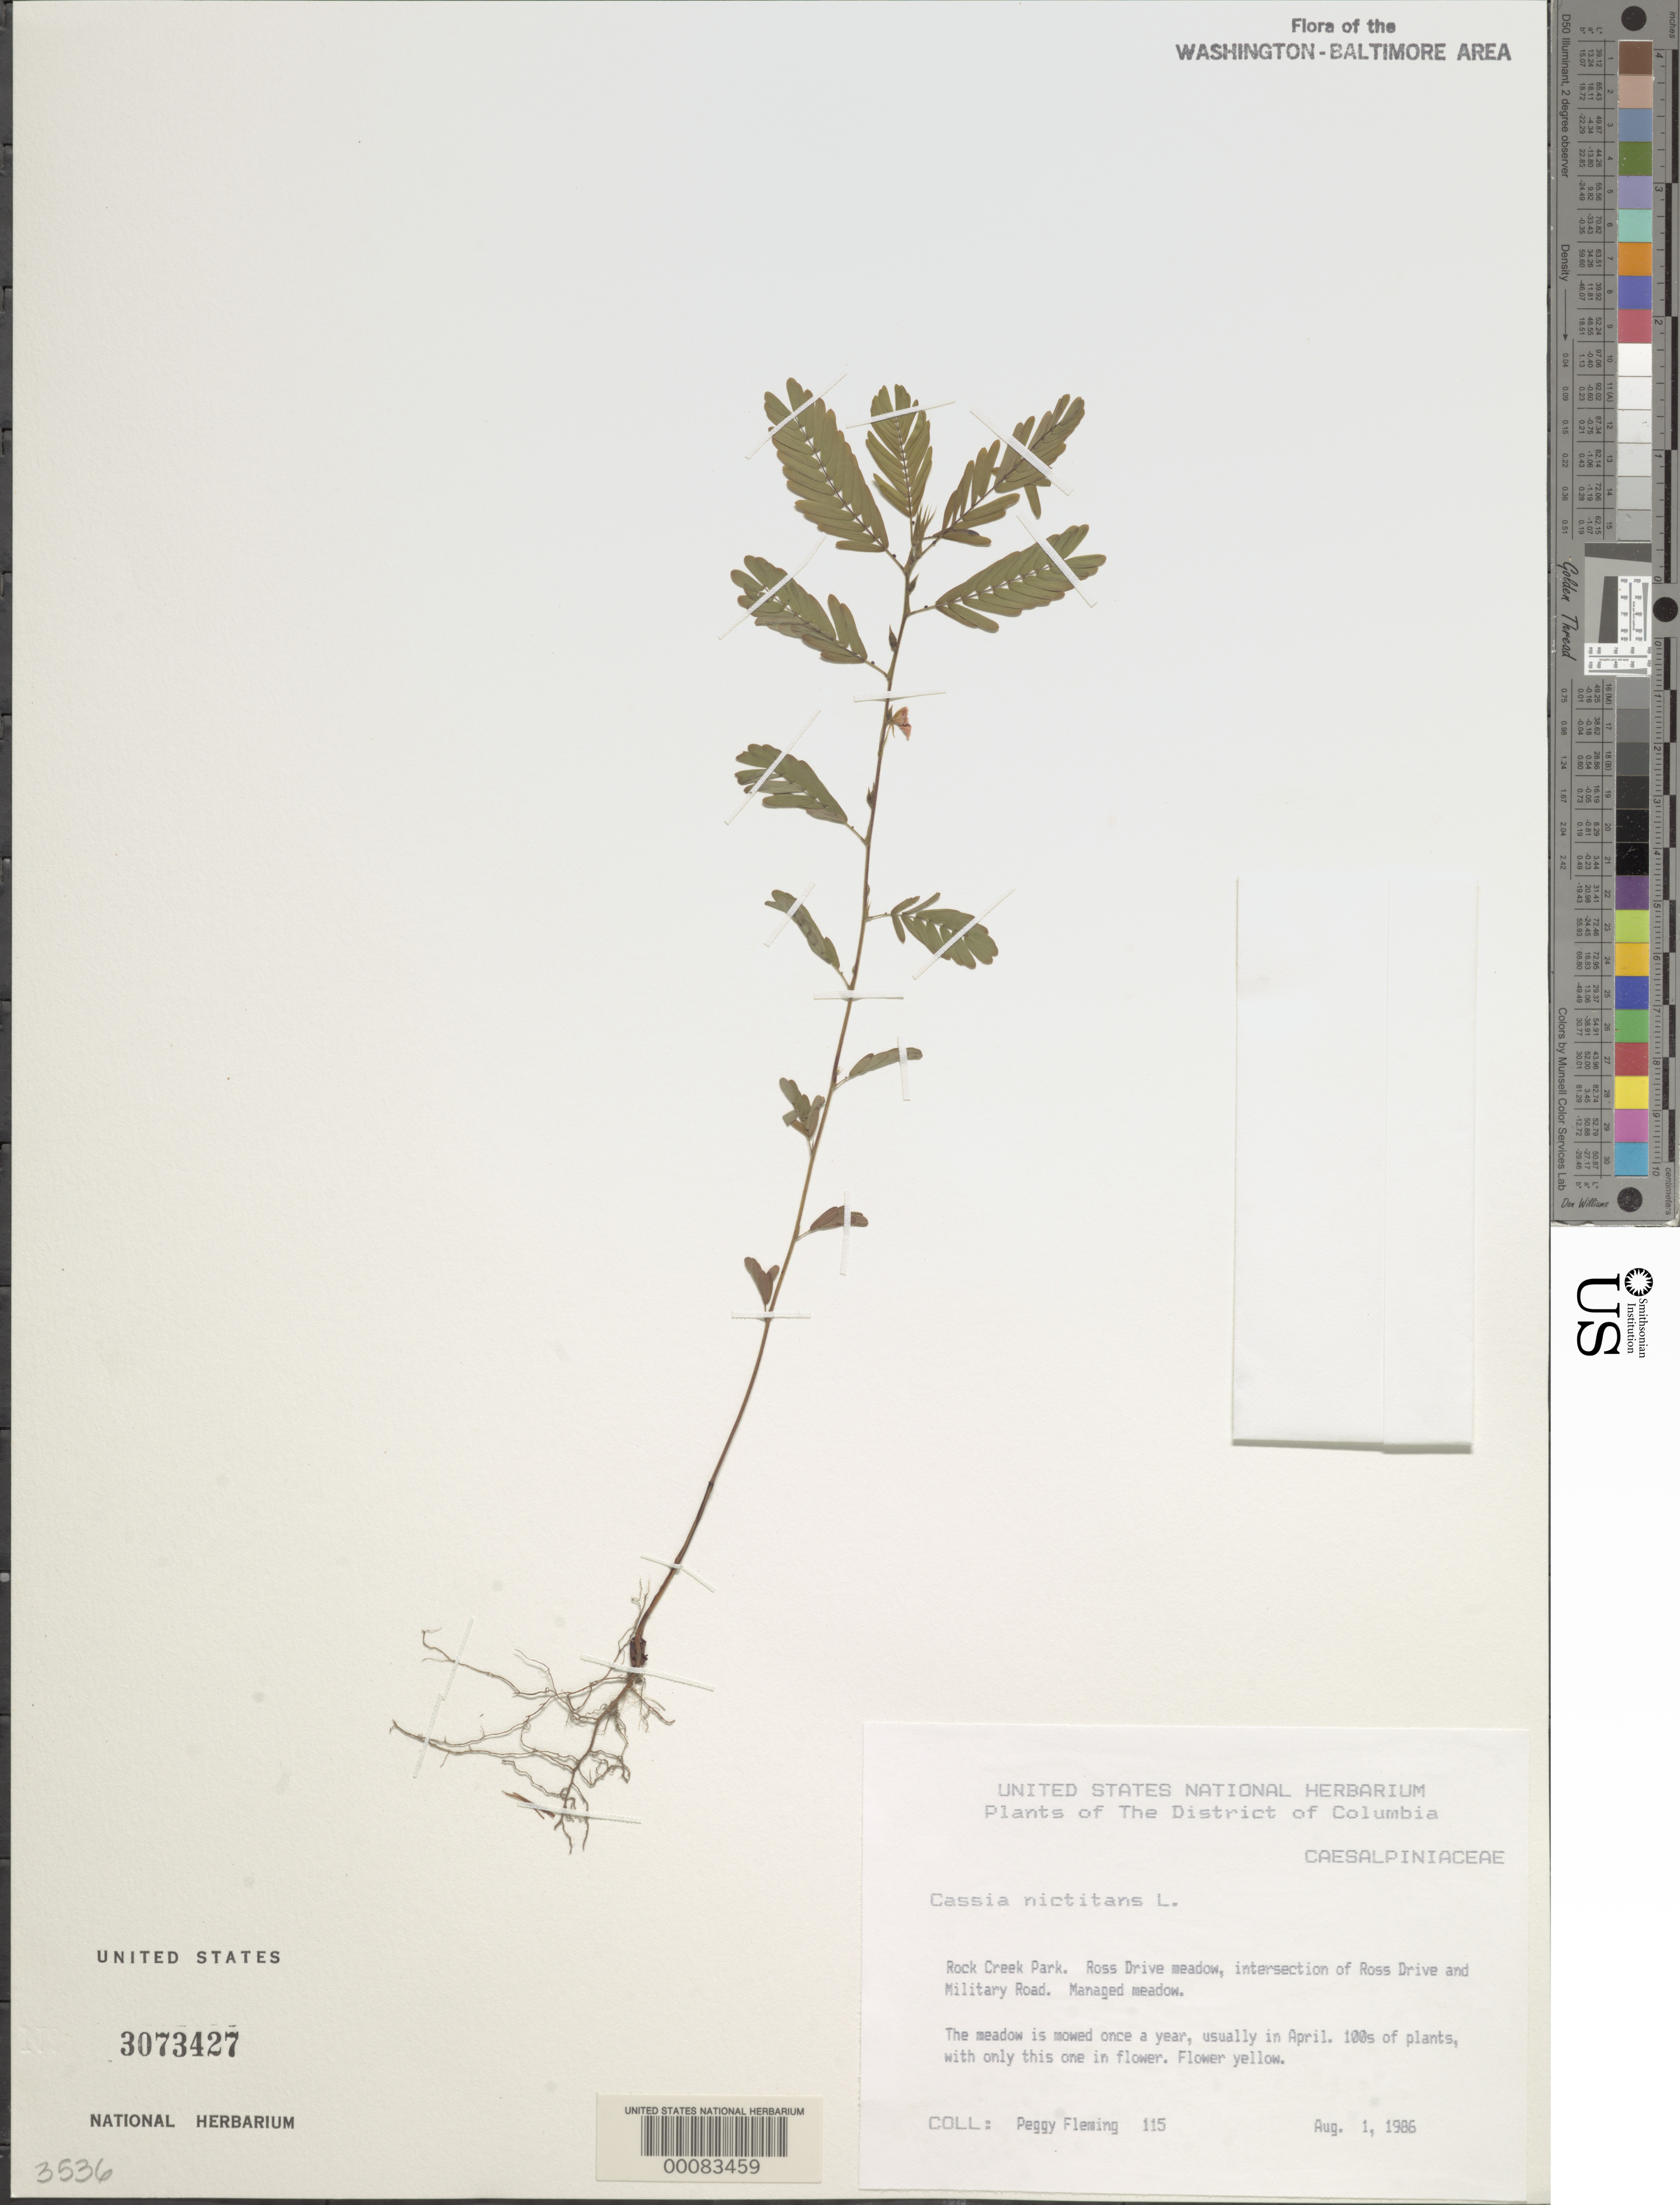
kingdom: Plantae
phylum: Tracheophyta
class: Magnoliopsida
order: Fabales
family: Fabaceae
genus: Chamaecrista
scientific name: Chamaecrista nictitans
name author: (L.) Moench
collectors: P. Fleming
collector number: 115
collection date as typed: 01 Aug 1986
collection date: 1986-08-01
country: United States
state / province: District of Columbia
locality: Rock Creek Park. Ross Drive meadow, intersection of Ross Drive and Military Road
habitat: Managed meadow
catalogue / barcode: US 3073427